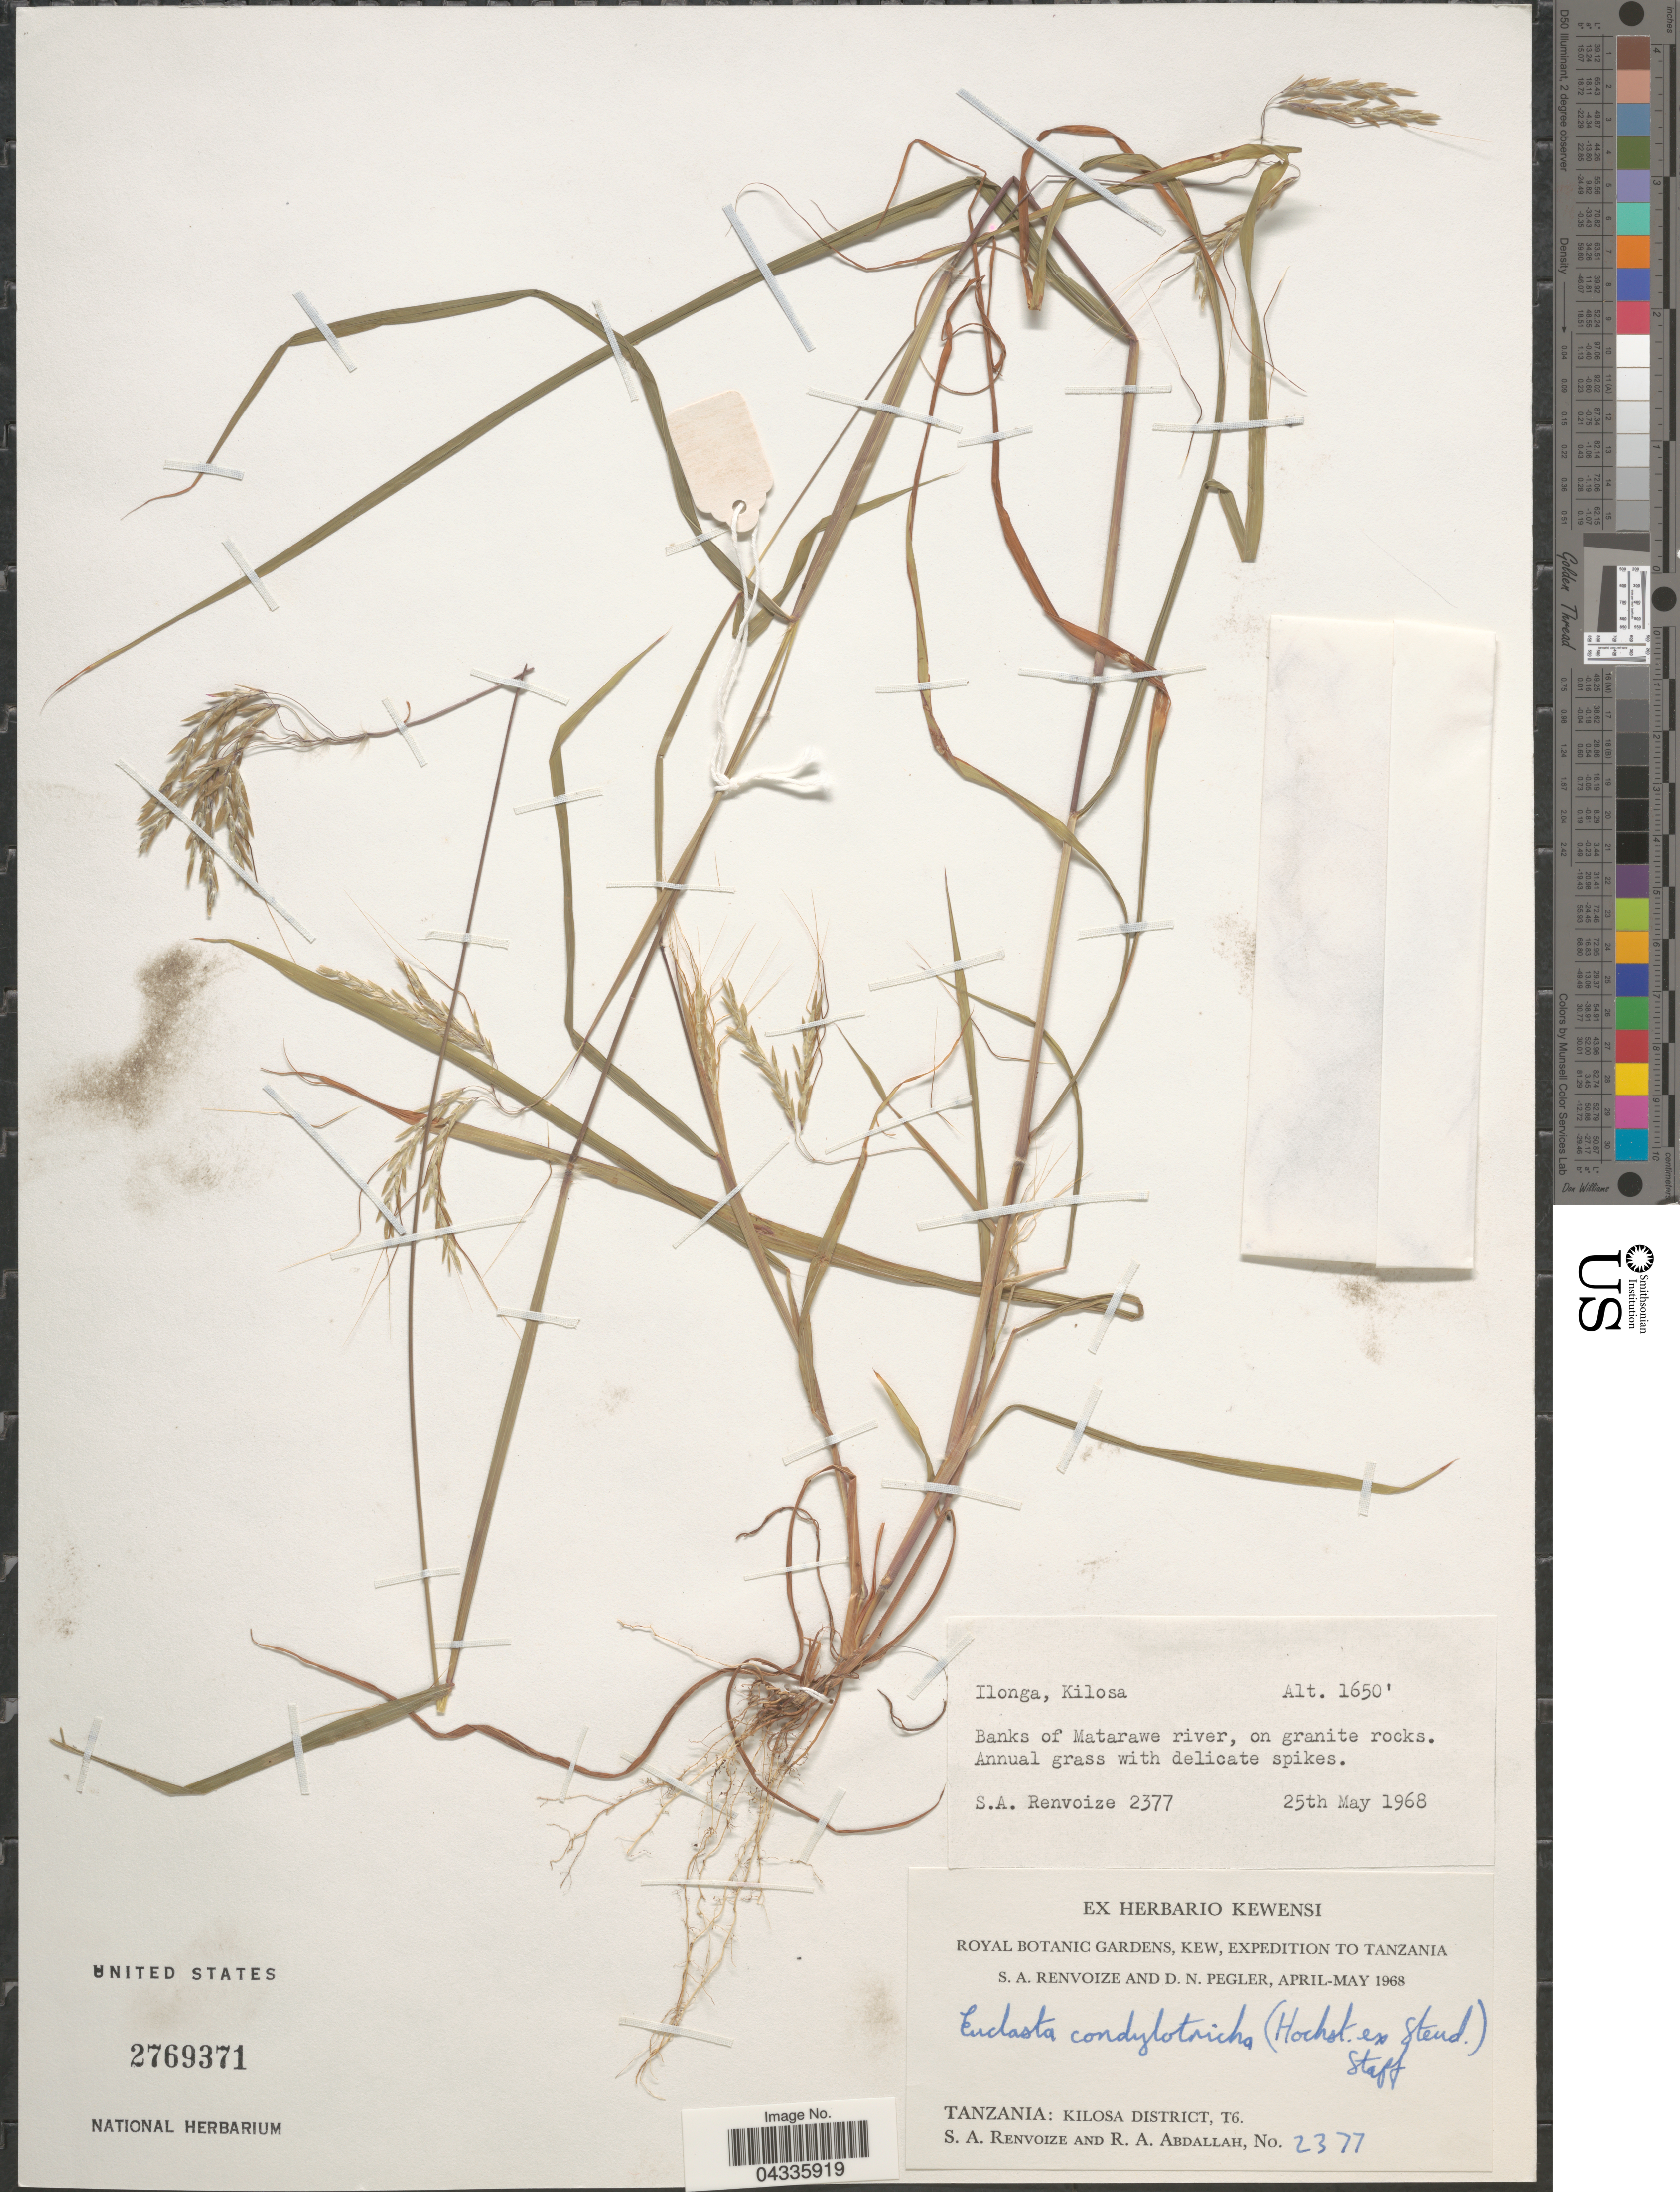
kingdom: Plantae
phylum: Tracheophyta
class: Liliopsida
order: Poales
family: Poaceae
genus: Euclasta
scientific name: Euclasta condylotricha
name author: (Hochst. ex Steud.) Stapf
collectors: S. A. Renvoize & R. Abdallah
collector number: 2377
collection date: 1968-05-25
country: Tanzania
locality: Ilonga, Kilosa. Banks of Matarawe river, on granite rocks. Royal Botanic Gardens, Kew, Expedition to Tanzania. Kilosa District, T6.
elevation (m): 503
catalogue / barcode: US 2769371